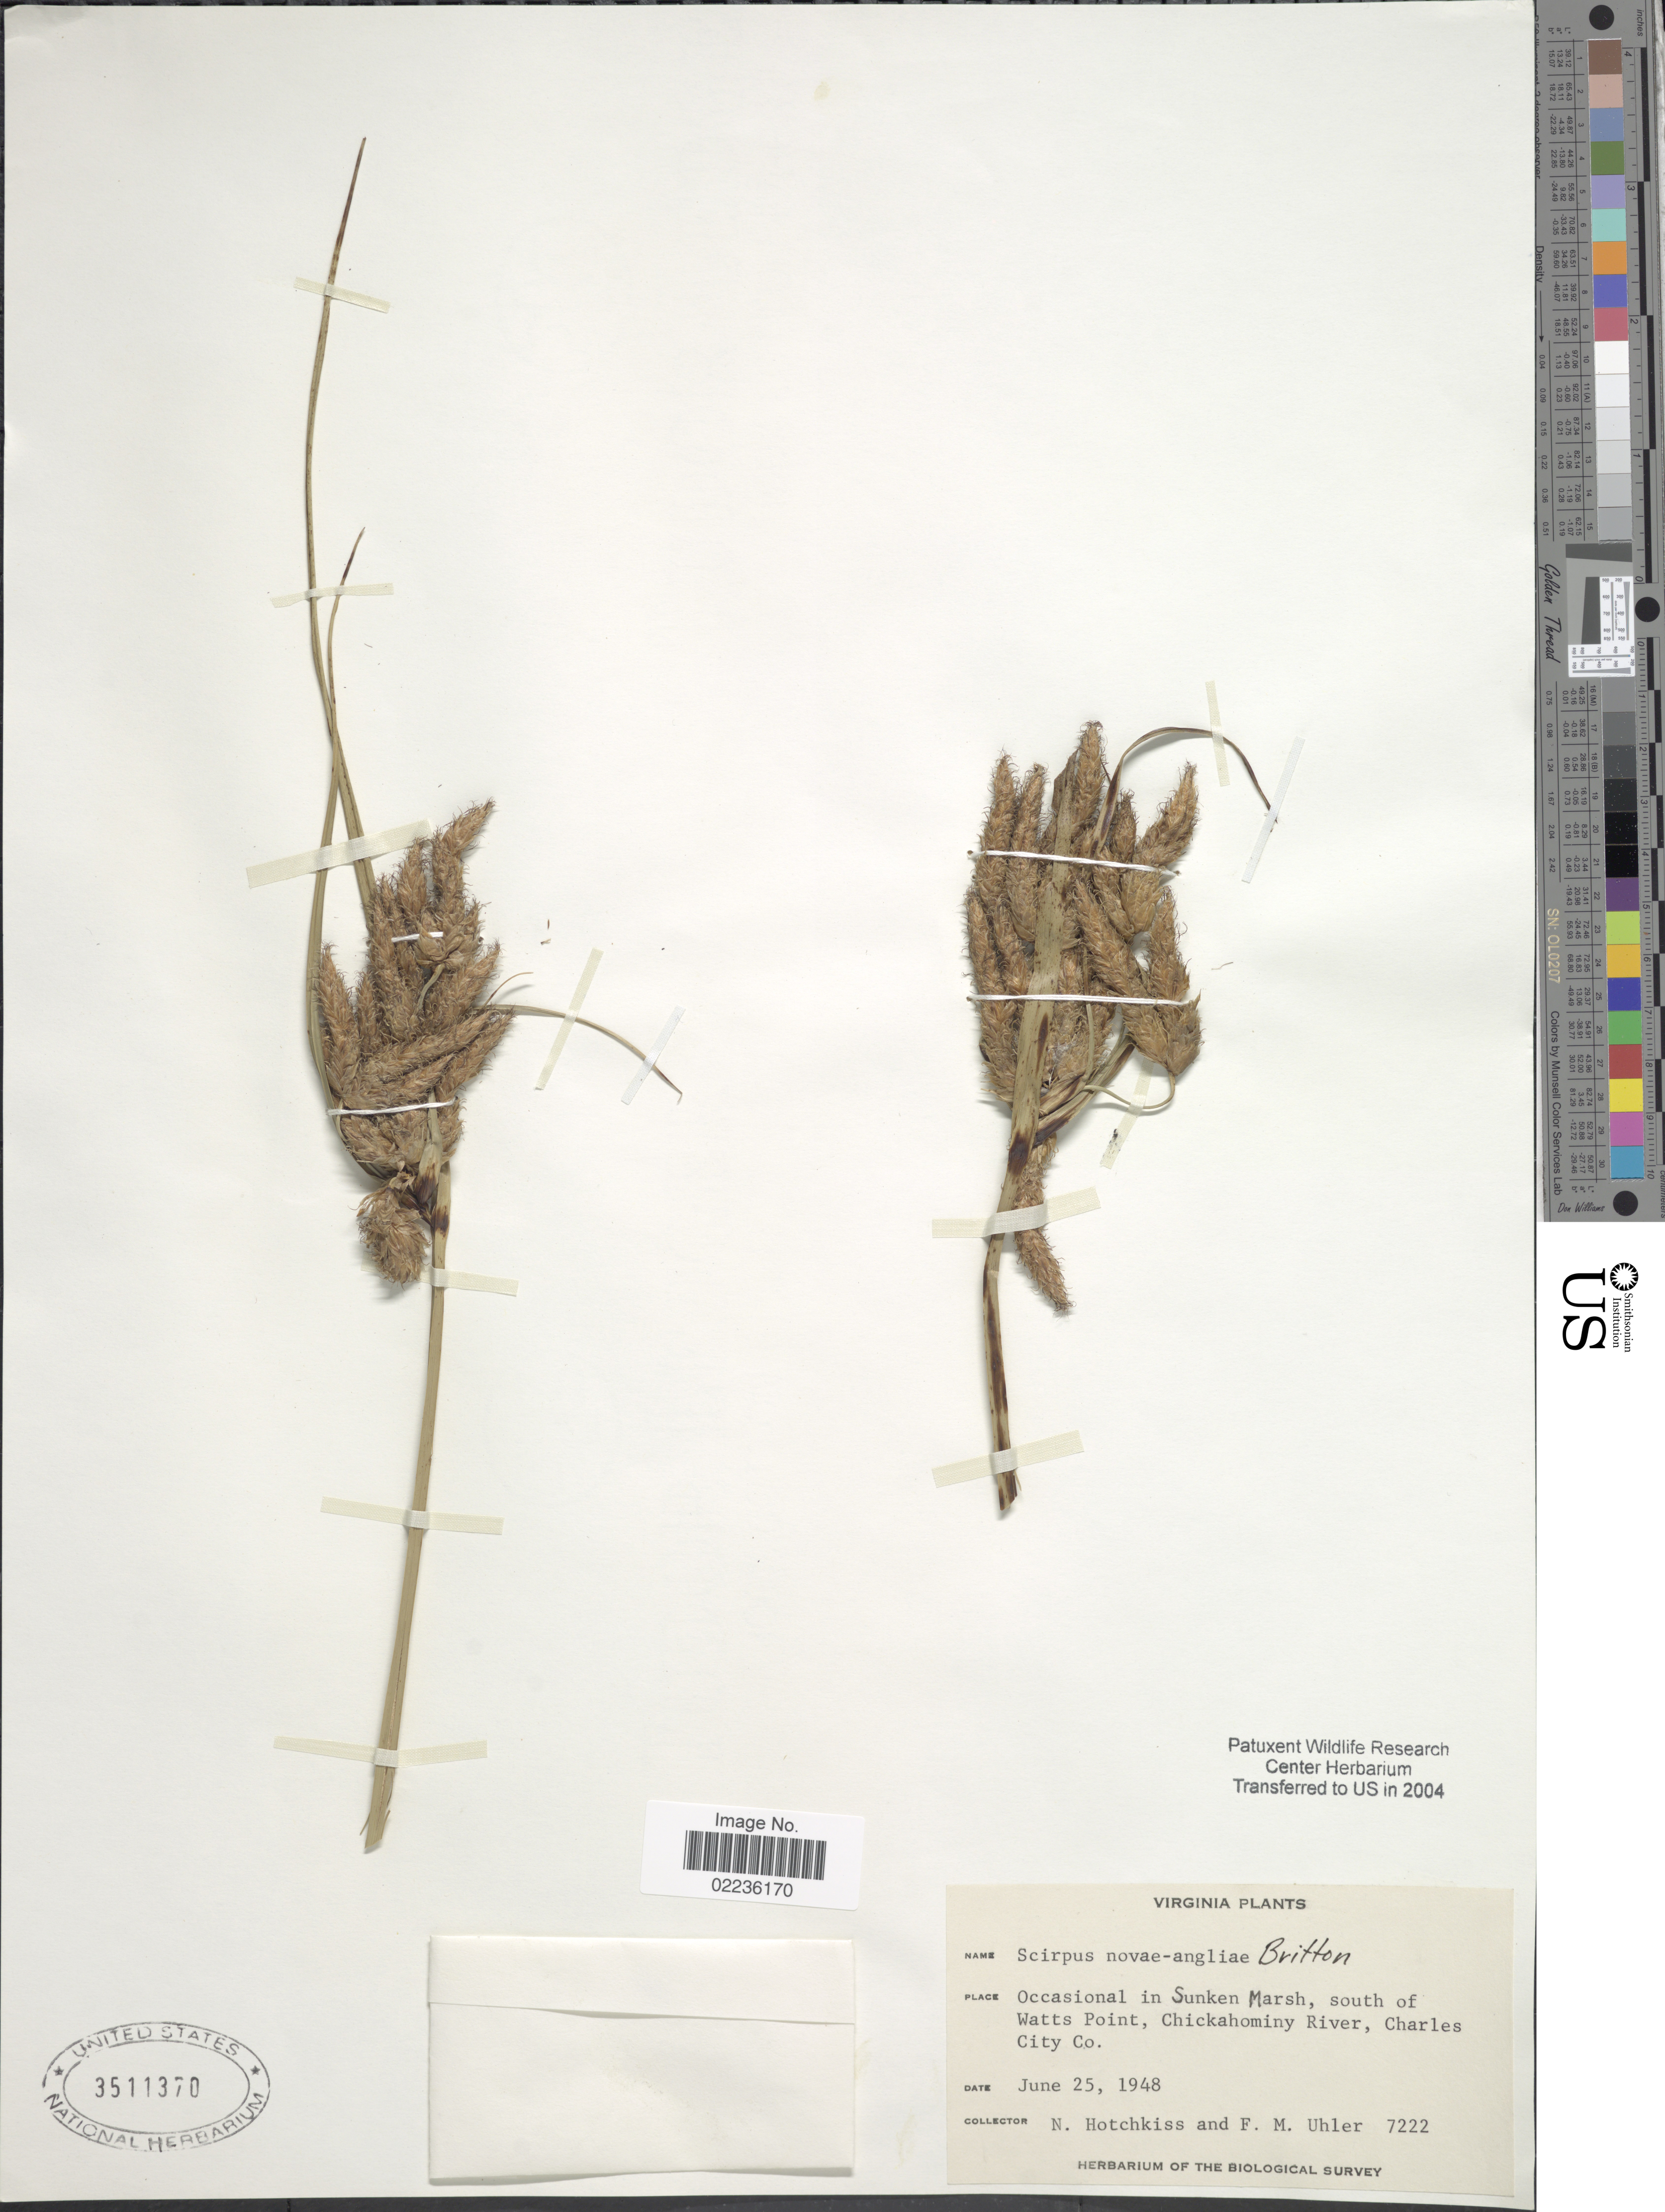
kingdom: Plantae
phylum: Tracheophyta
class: Liliopsida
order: Poales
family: Cyperaceae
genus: Bolboschoenus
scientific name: Bolboschoenus novae-angliae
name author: (Britton) S.G. Sm.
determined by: Strong, M. T., (US), Smithsonian Institution - National Museum of Natural History (UNITED STATES)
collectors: N. Hotchkiss & F. M. Uhler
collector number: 7222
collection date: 1948-06-25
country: United States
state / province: Virginia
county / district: Charles City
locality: Occasional in Sunken Marsh, south of Watts Point, Chickahominy River, Charles City Co.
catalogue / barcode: US 3511370